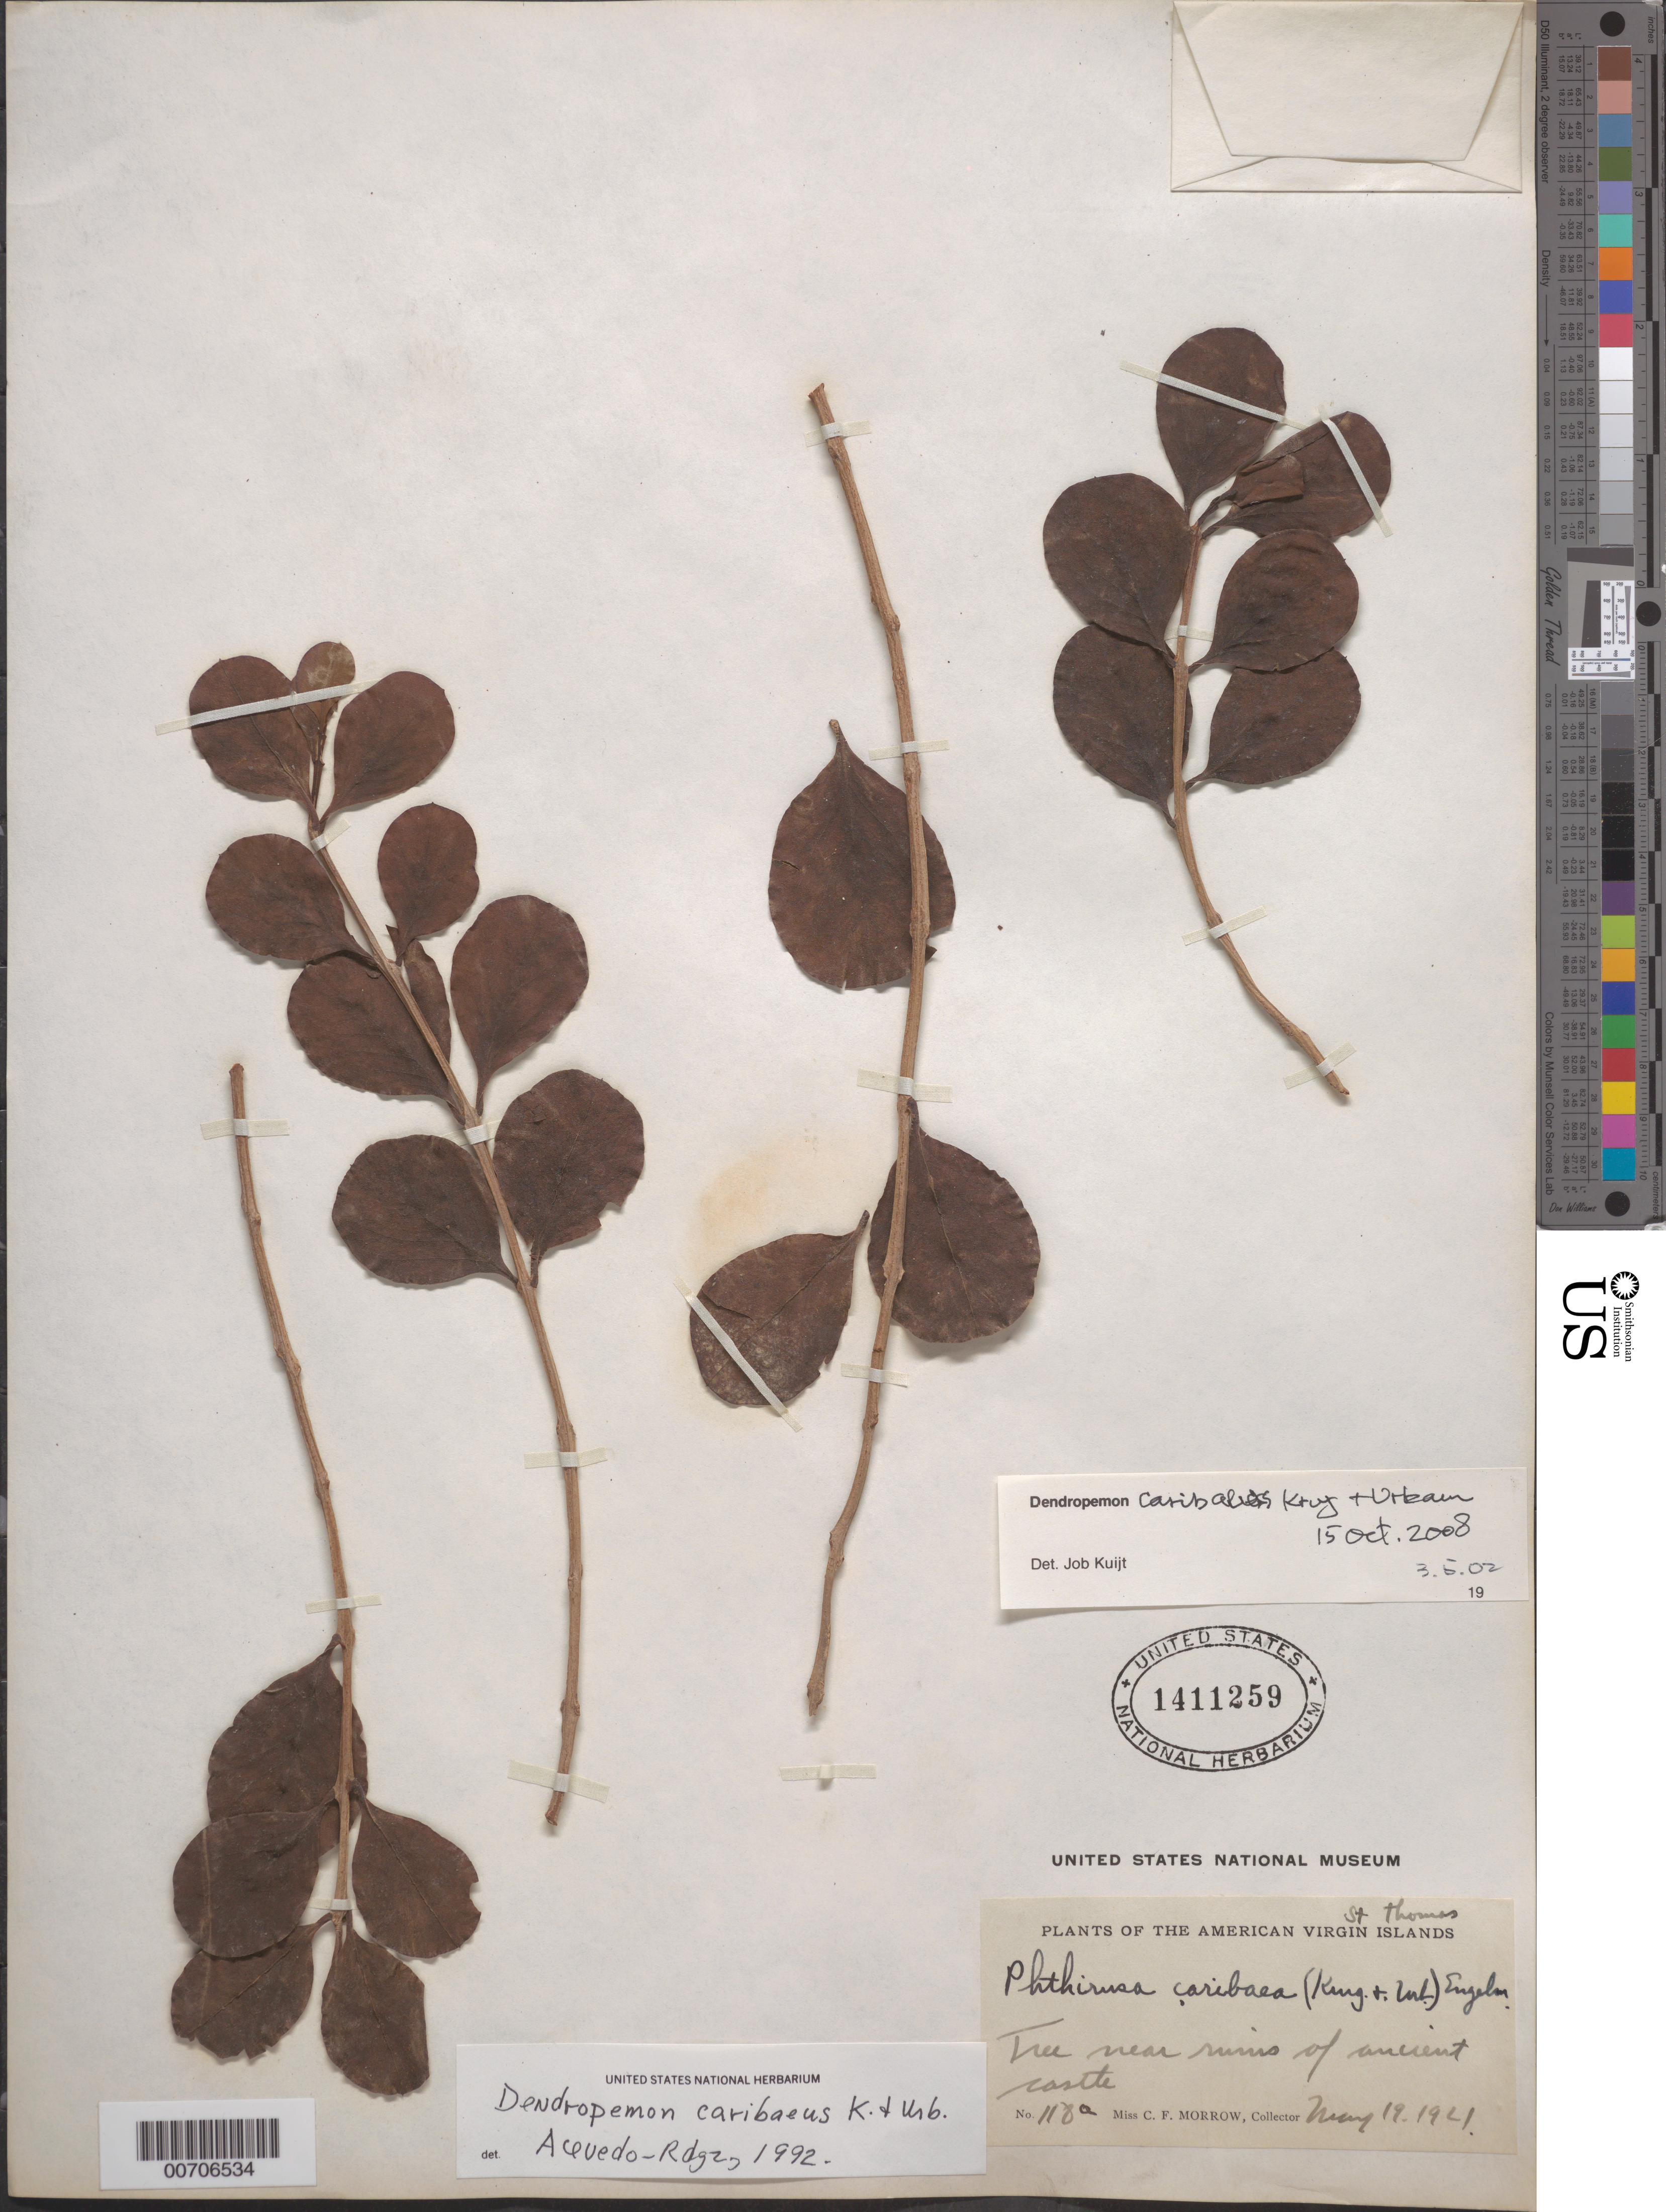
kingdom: Plantae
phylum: Tracheophyta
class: Magnoliopsida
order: Santalales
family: Loranthaceae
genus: Dendropemon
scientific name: Dendropemon caribaeus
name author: Krug & Urb.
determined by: Acevedo-Rodríguez, P., (BOT), Smithsonian Institution - National Museum of Natural History (UNITED STATES)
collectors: C. Morrow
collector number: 118 a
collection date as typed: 19 May 1921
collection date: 1921-05-19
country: U.S. Virgin Islands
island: St. Thomas Island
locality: Ruins of Ancient Castle, near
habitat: On tree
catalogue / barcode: US 1411259